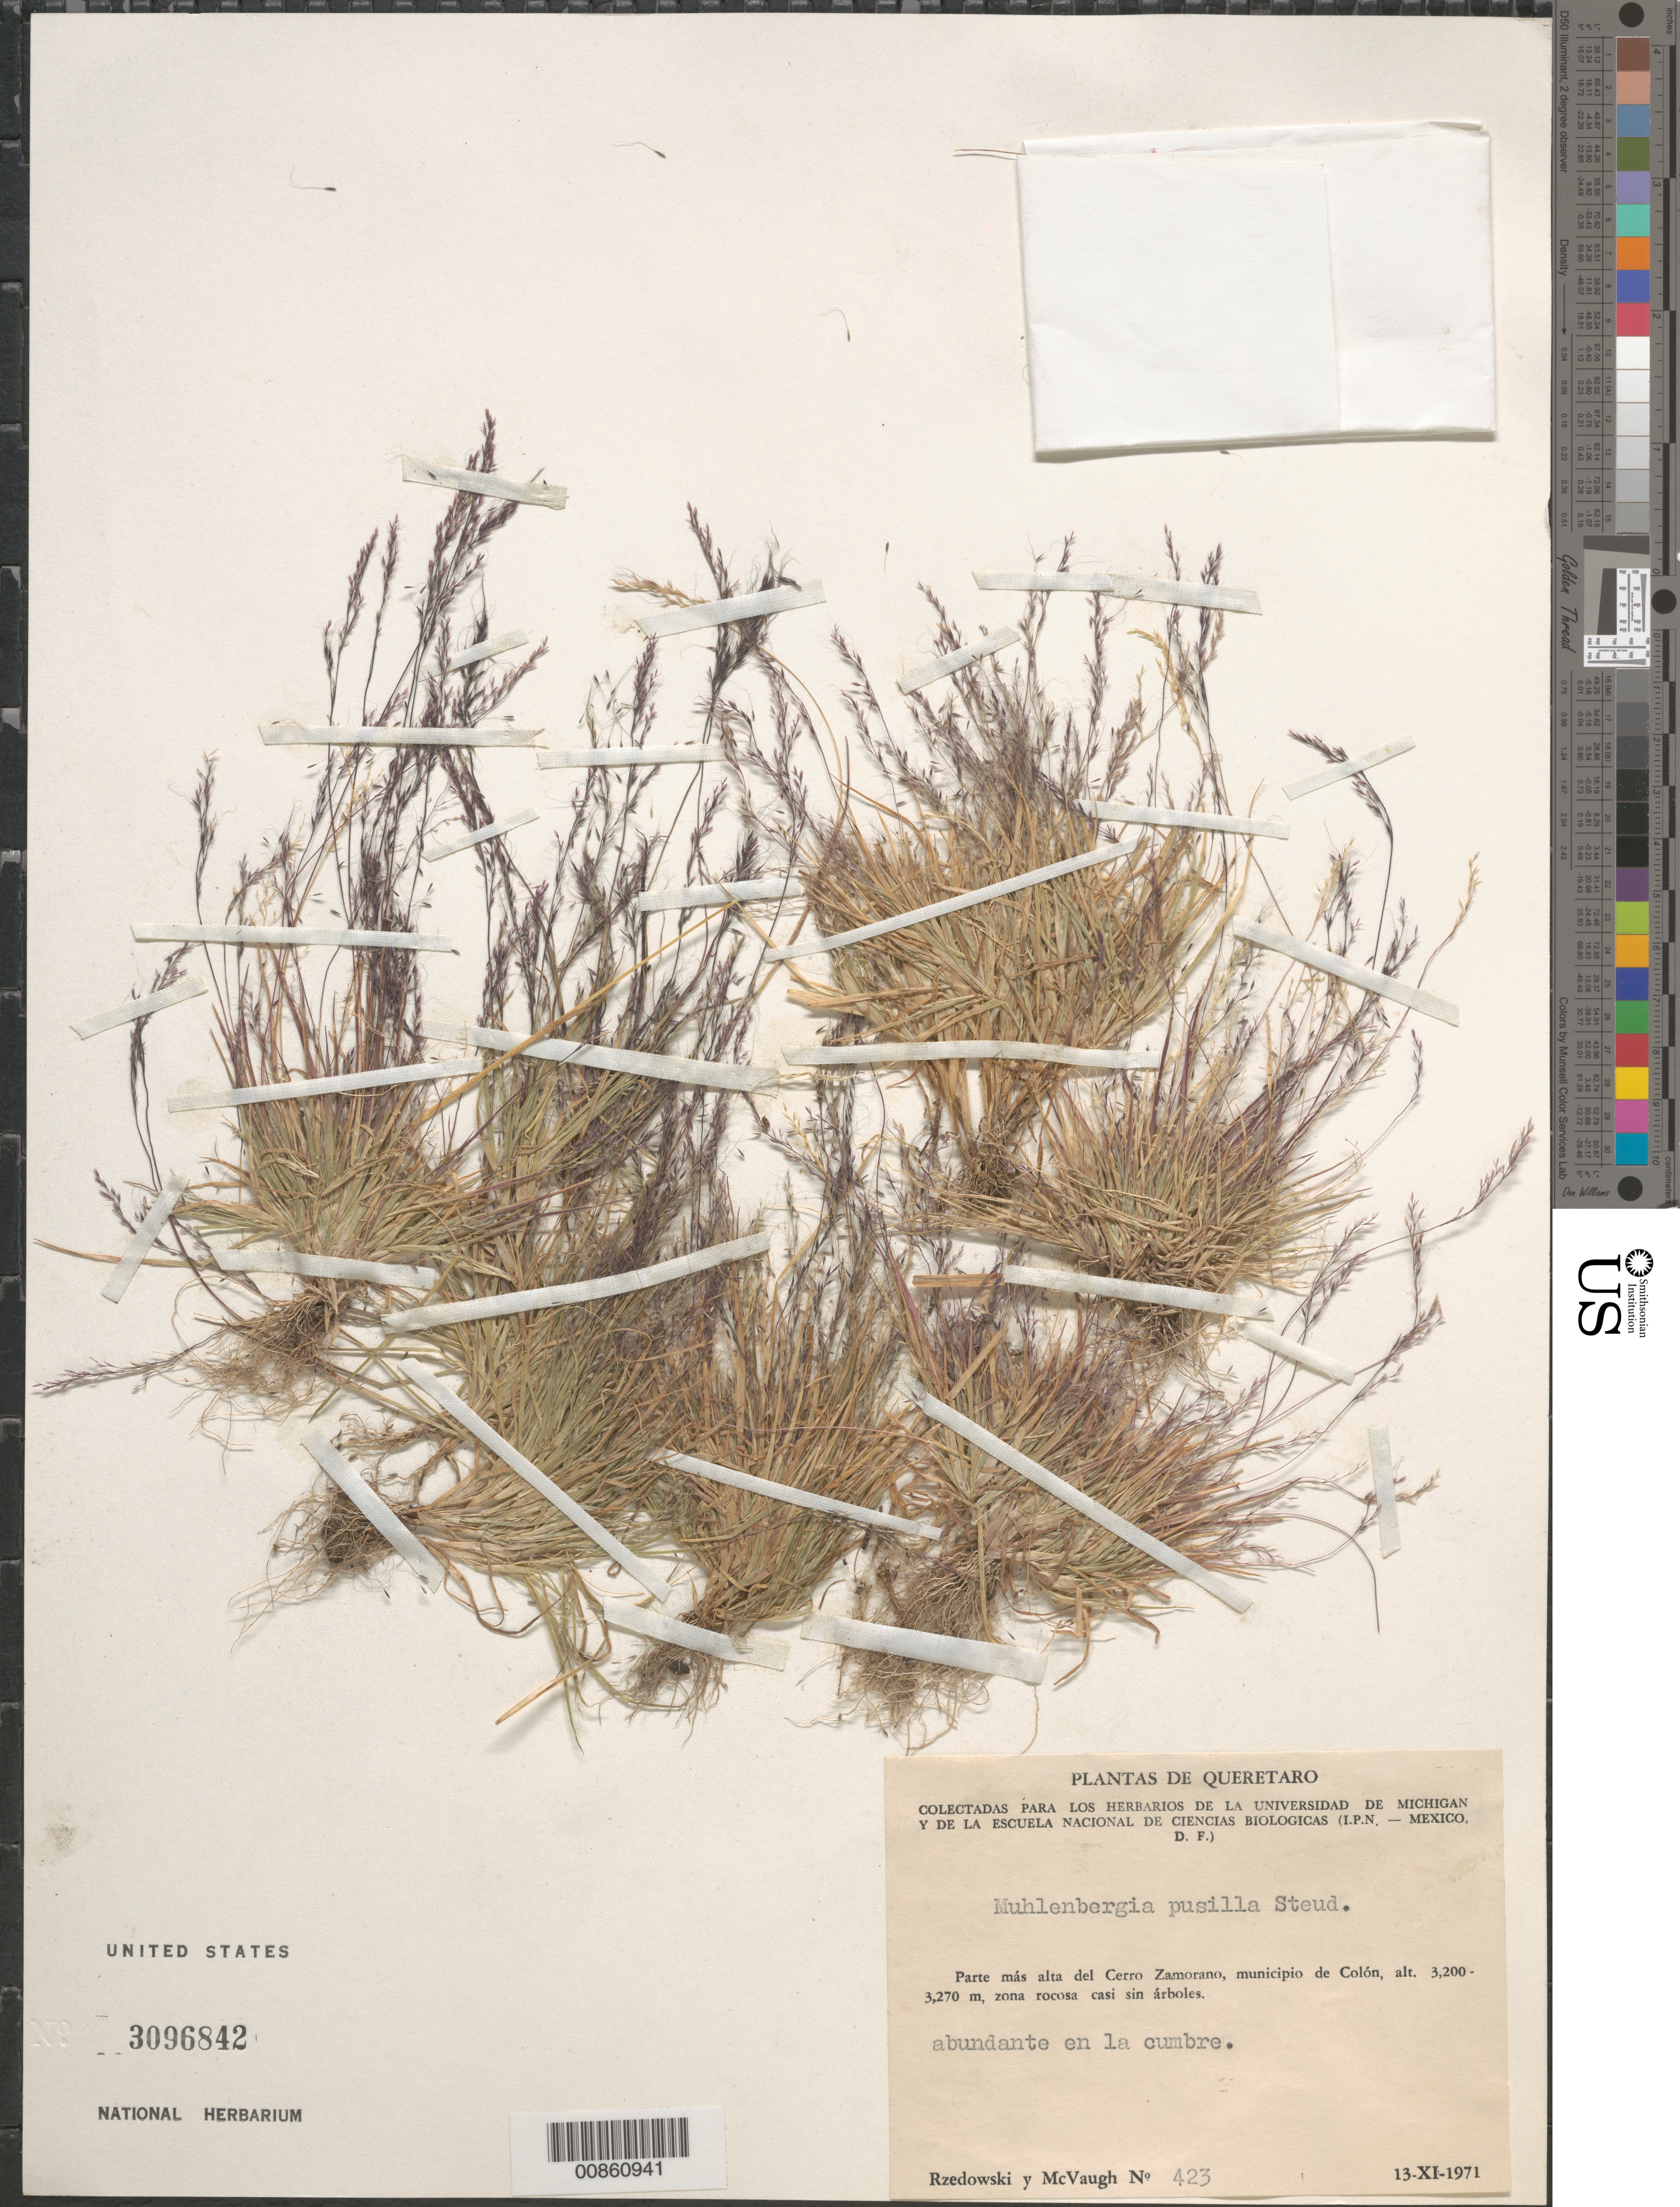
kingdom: Plantae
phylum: Tracheophyta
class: Liliopsida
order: Poales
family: Poaceae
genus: Muhlenbergia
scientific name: Muhlenbergia peruviana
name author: (P. Beauv.) Steud.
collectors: J. Rzedowski & R. McVaugh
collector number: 423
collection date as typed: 13 Nov 1971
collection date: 1971-11-13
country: Mexico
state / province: Querétaro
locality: Parte mas alta del Cerro Zamorano, mpio. Colon, Qro.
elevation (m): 3270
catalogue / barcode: US 3096842